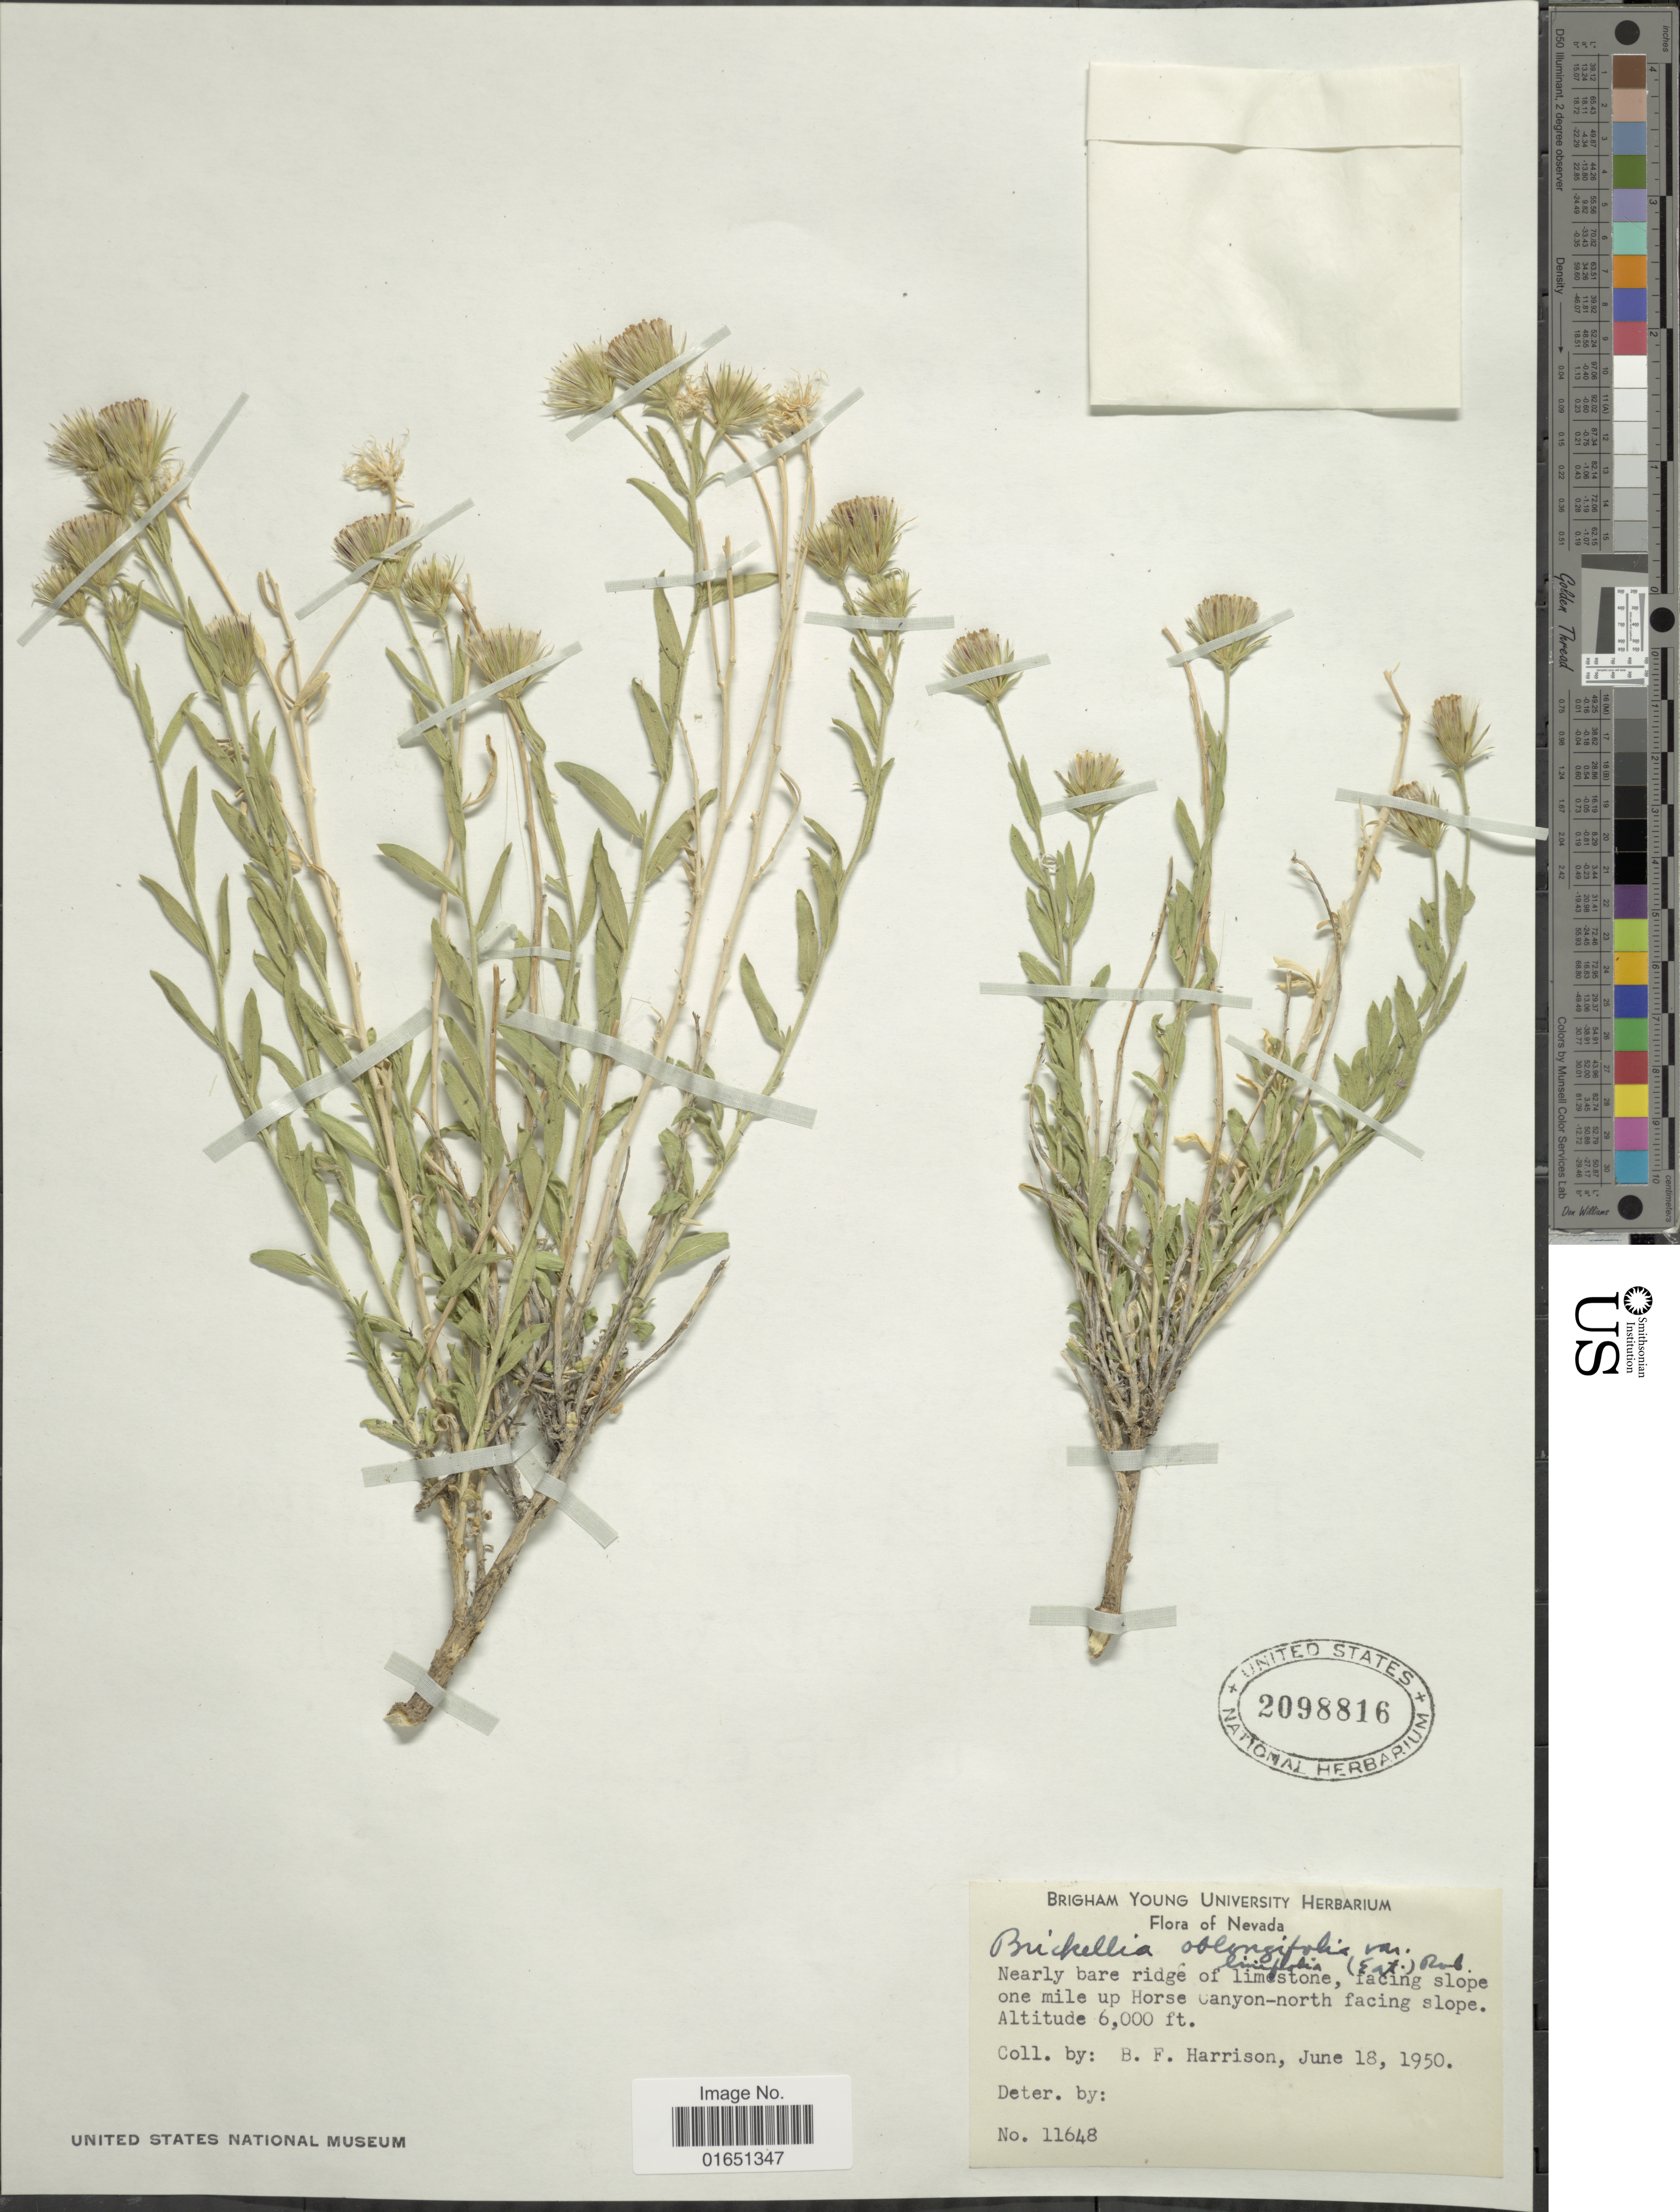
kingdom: Plantae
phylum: Tracheophyta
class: Magnoliopsida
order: Asterales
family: Asteraceae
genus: Brickellia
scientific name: Brickellia oblongifolia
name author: Nutt.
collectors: B. F. Harrison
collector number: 11648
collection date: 1950-06-18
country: United States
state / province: Nevada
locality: Nearly bare ridge of limestone, facing slope one mile up Horse Canyon-north facing slope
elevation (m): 1829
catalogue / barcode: US 2098816